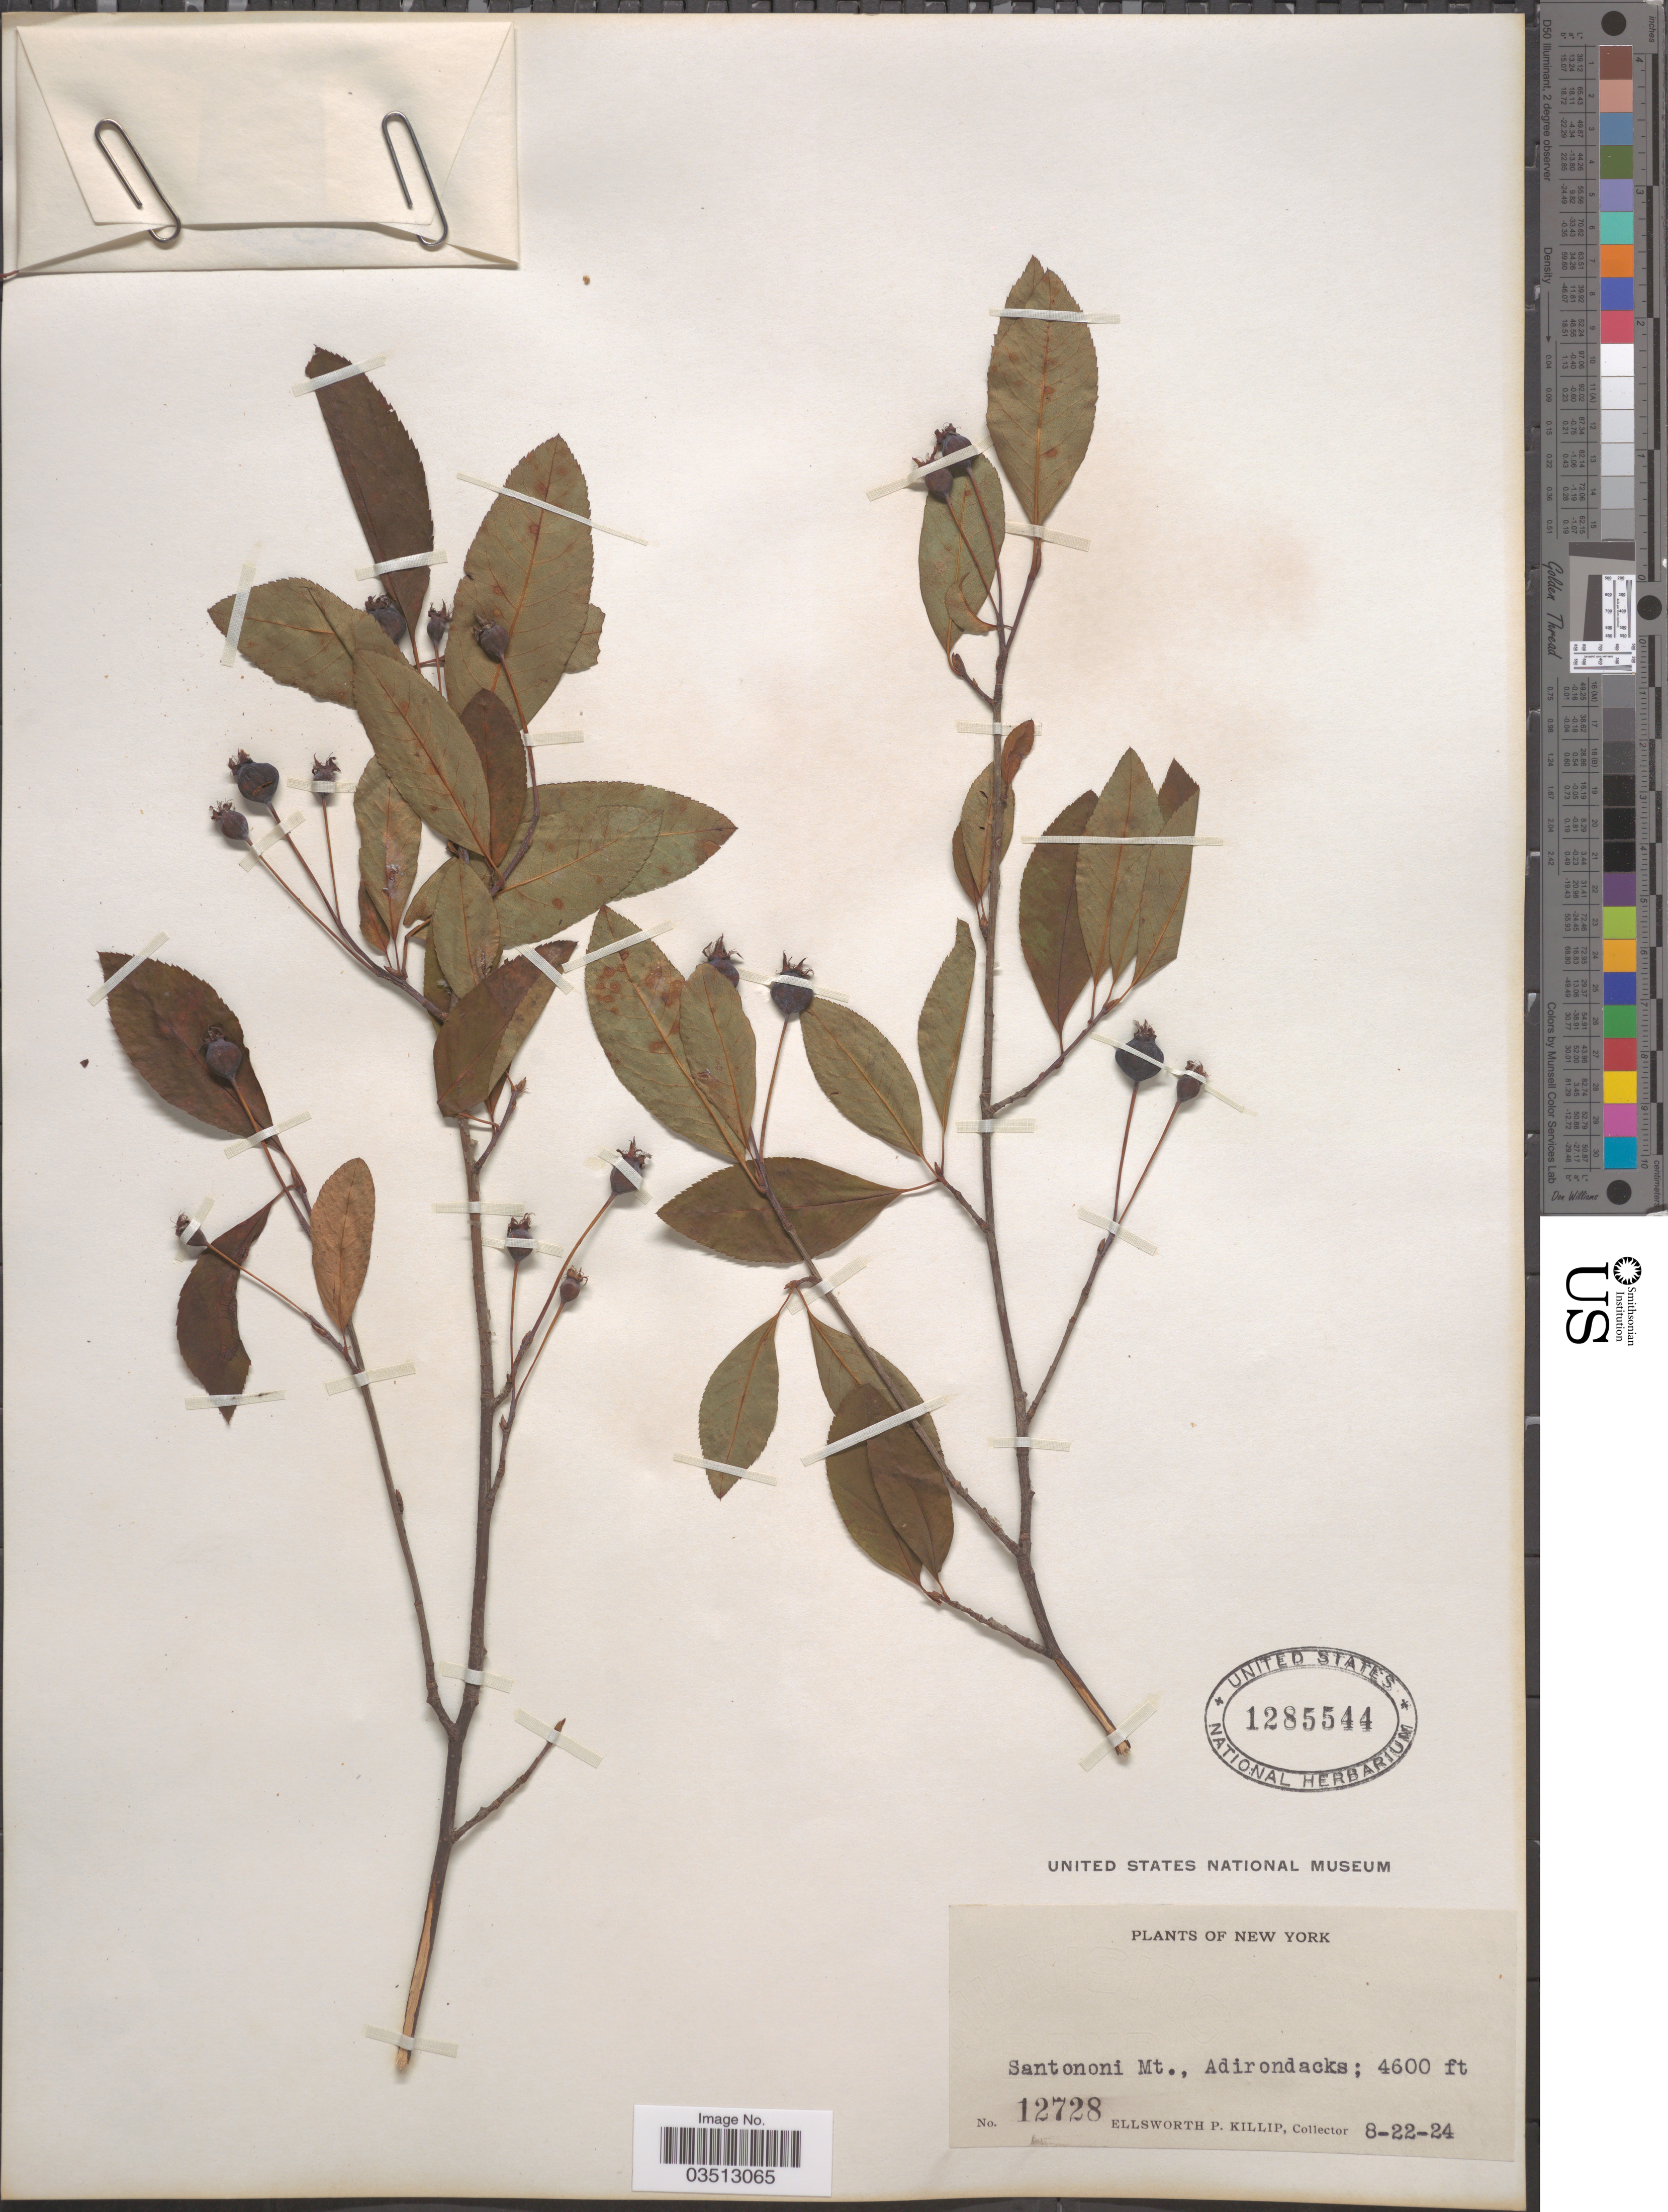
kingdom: Plantae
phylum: Tracheophyta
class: Magnoliopsida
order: Rosales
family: Rosaceae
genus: Amelanchier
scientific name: Amelanchier sp.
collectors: E. P. Killip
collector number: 12728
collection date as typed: Transcribed d/m/y: 22/8/24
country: United States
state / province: New York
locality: Santononi Mt., Adirondacks.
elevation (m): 1402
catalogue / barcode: US 1285544